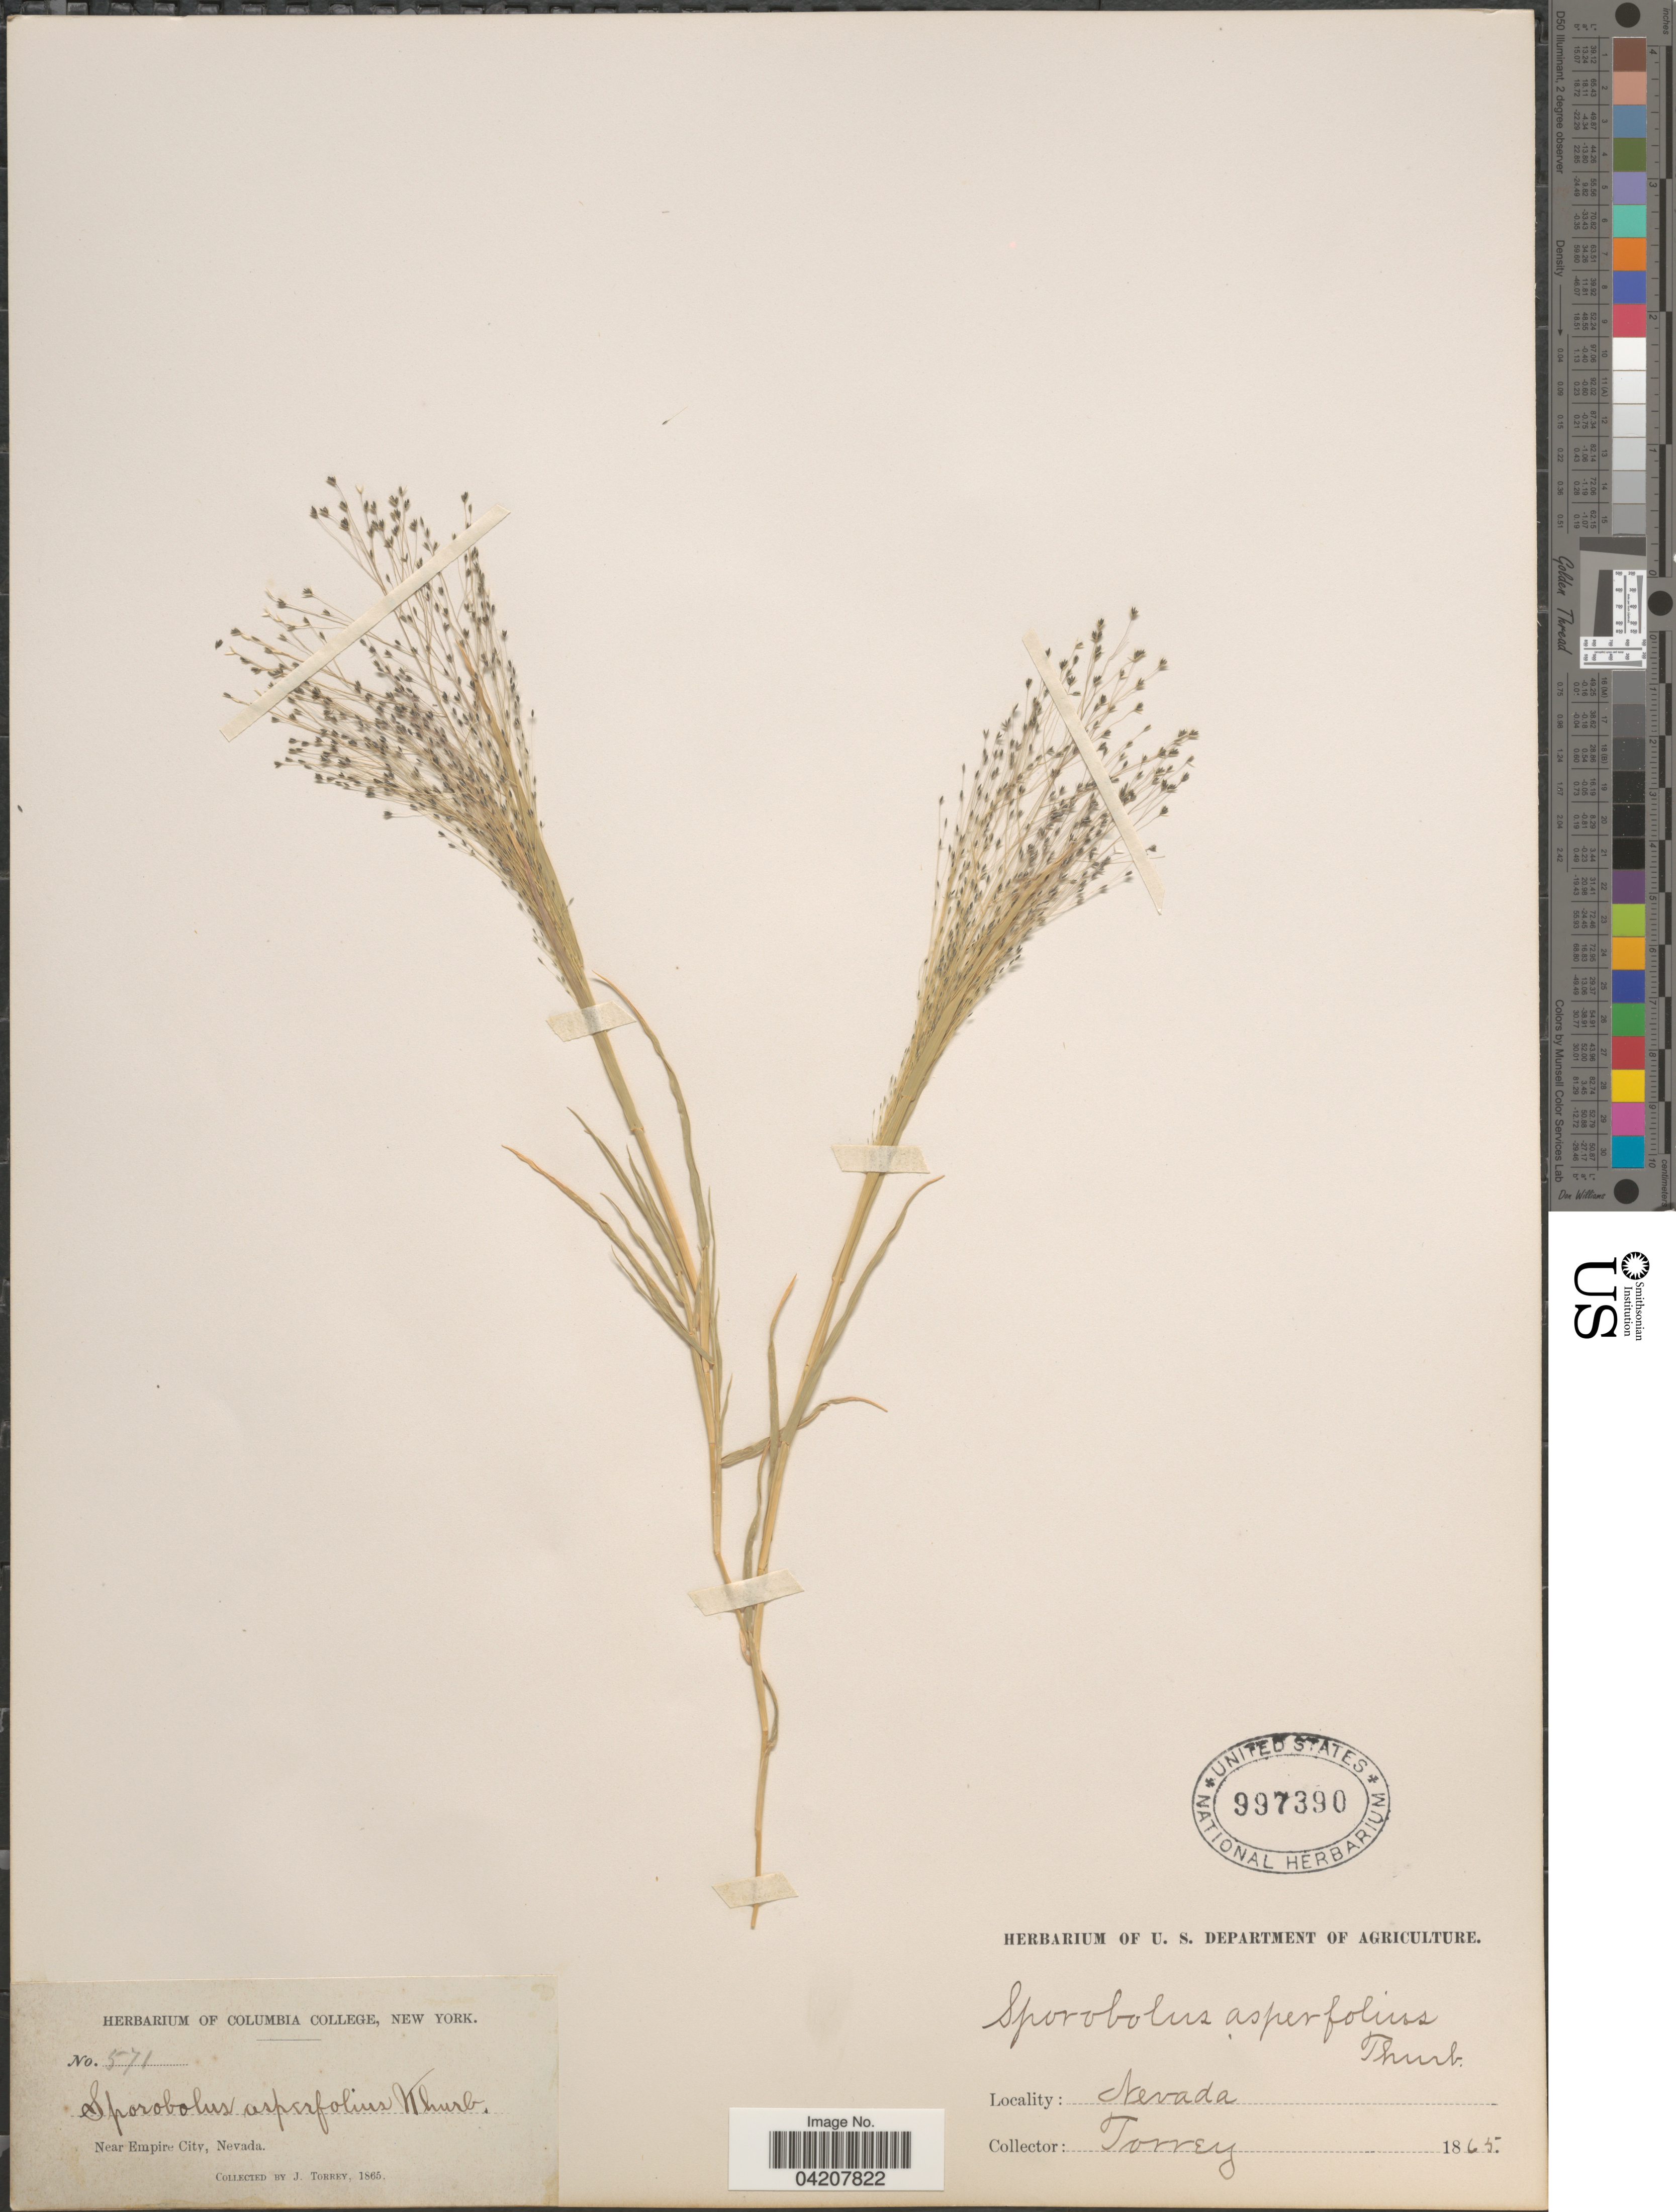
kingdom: Plantae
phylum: Tracheophyta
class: Liliopsida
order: Poales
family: Poaceae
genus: Muhlenbergia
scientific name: Muhlenbergia asperifolia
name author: (Nees & Meyen ex Trin.) Parodi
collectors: J. Torrey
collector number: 571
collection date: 1865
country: United States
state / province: Nevada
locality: Near Empire City.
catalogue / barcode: US 997390